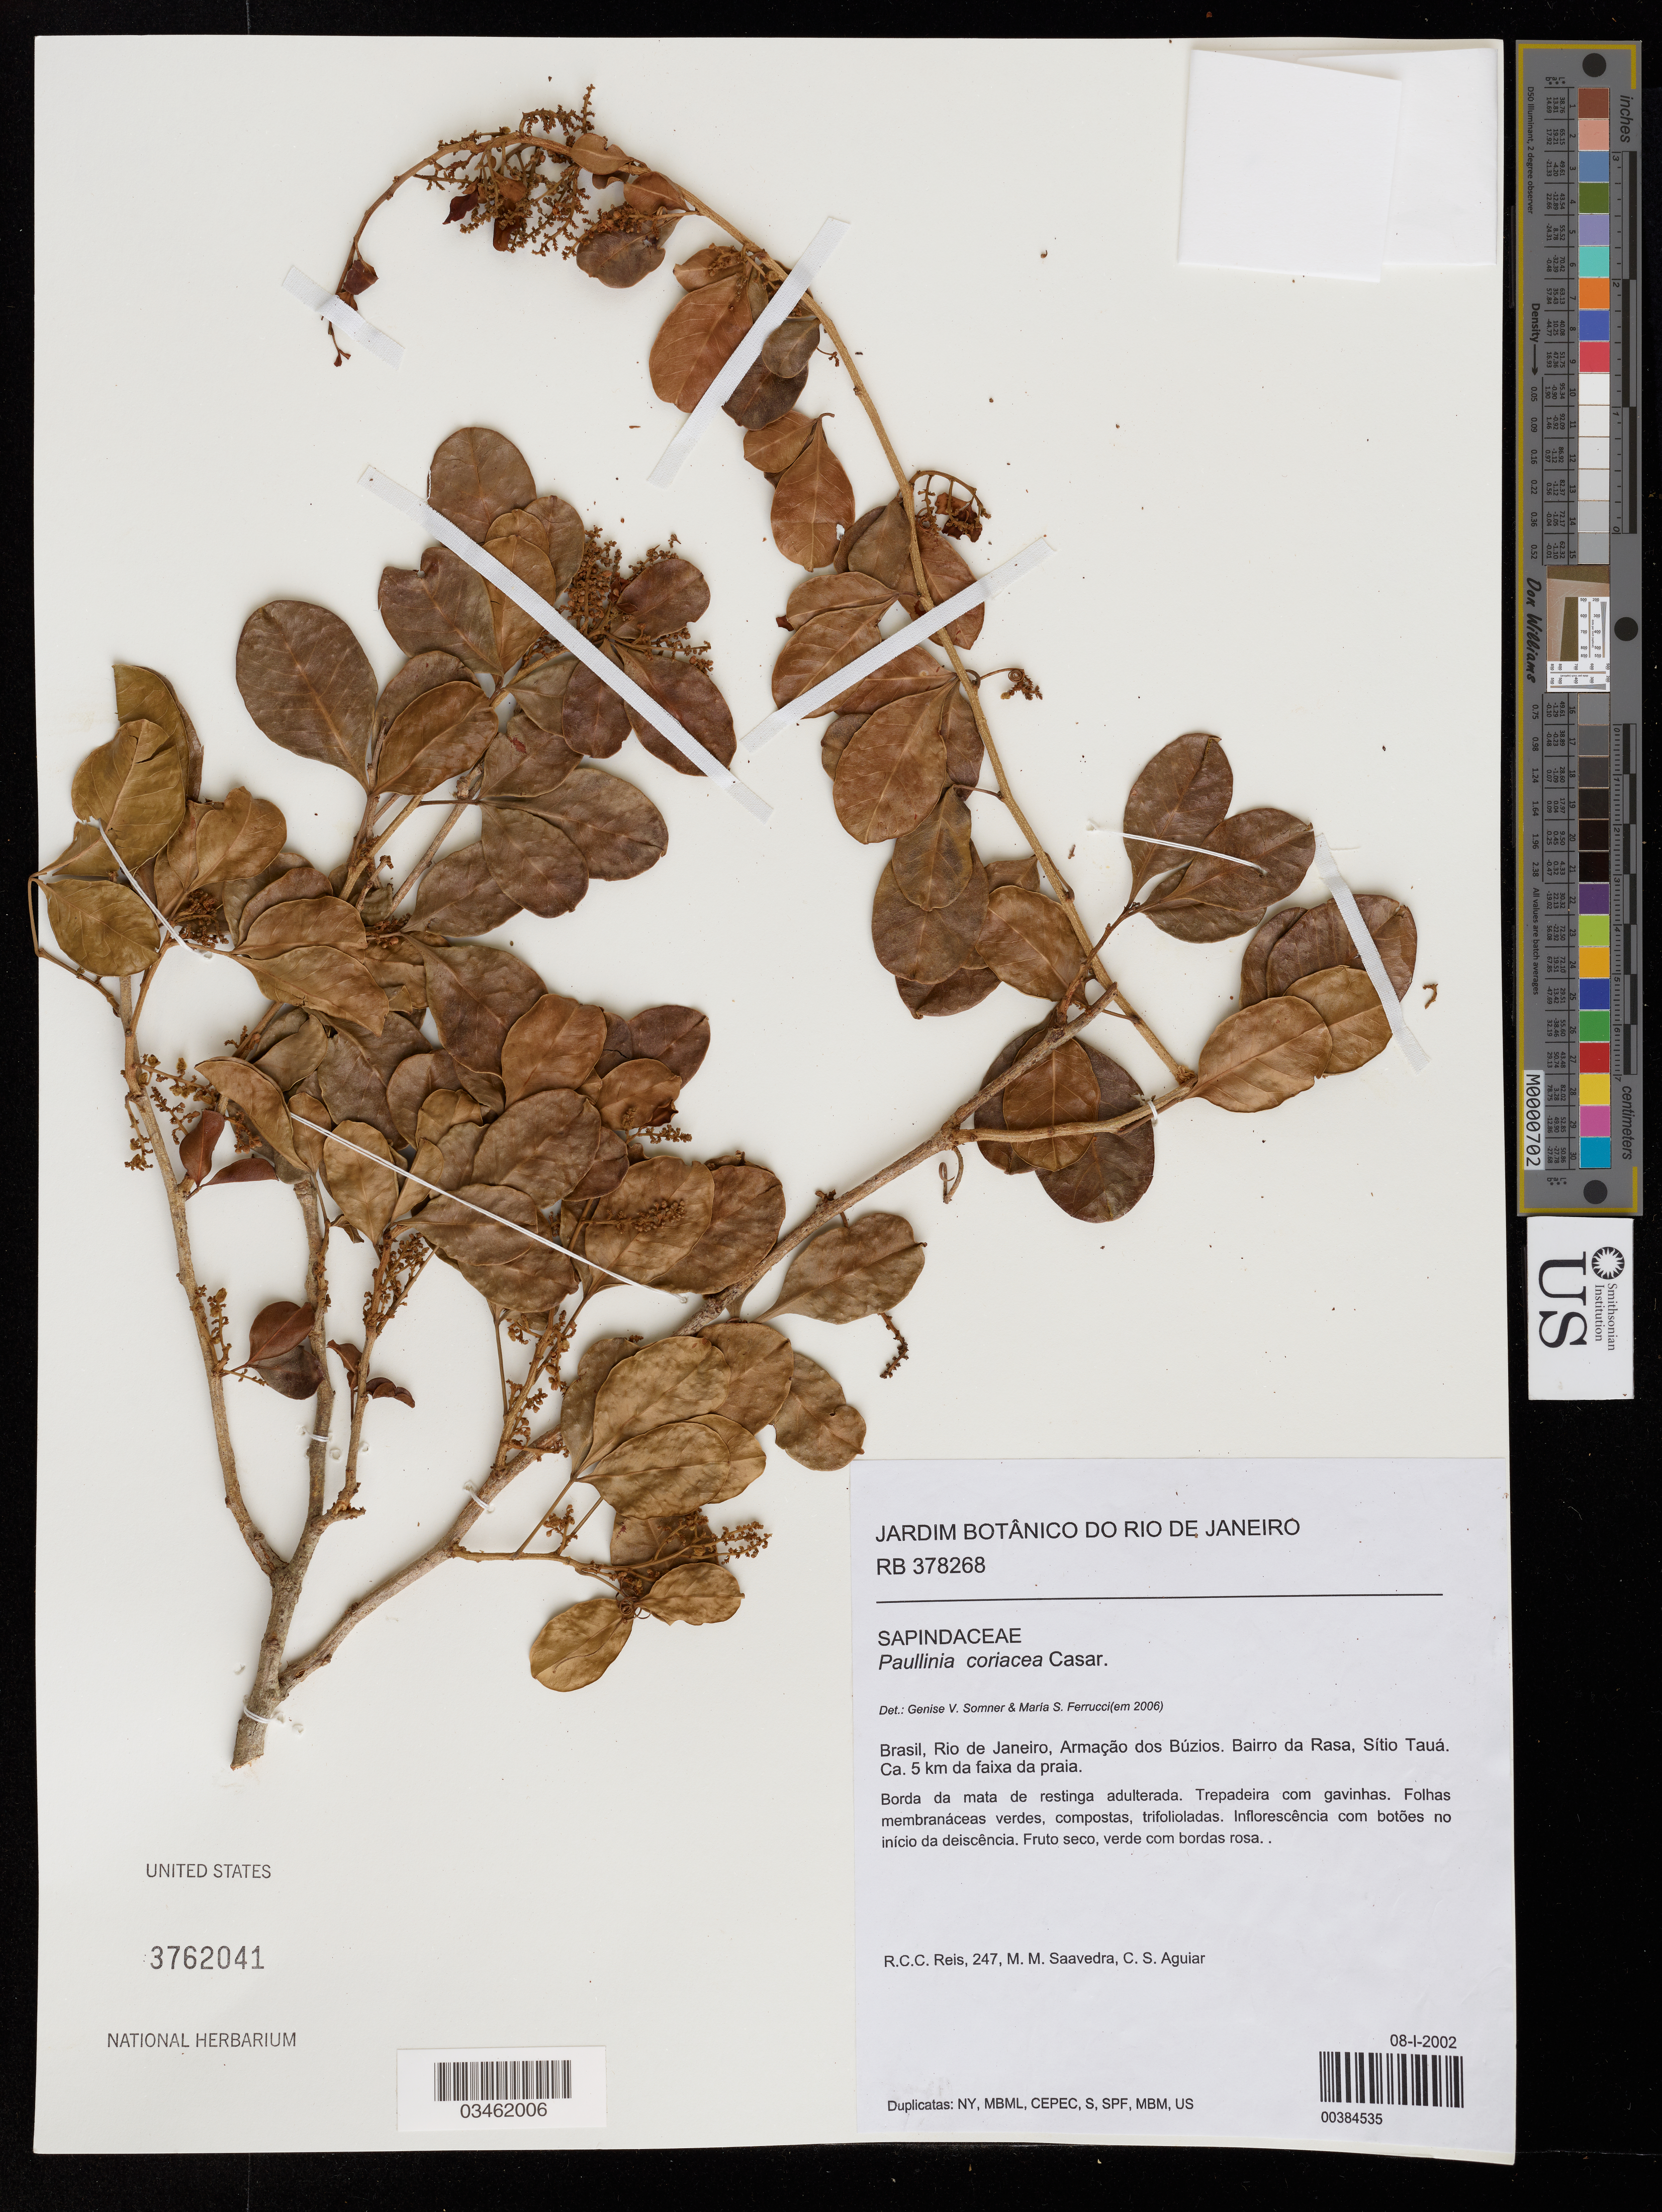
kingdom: Plantae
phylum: Tracheophyta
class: Magnoliopsida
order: Sapindales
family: Sapindaceae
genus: Paullinia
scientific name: Paullinia coriacea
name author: Casar.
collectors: R. Reis, M. Saavedra & C. Aguiar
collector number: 247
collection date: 2002-01-08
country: Brazil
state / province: Rio de Janeiro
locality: Armação dos Búzios. Bairro da Rasa, Sitio Tauá. Ca. 5 km da faixa da praia.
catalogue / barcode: US 3762041